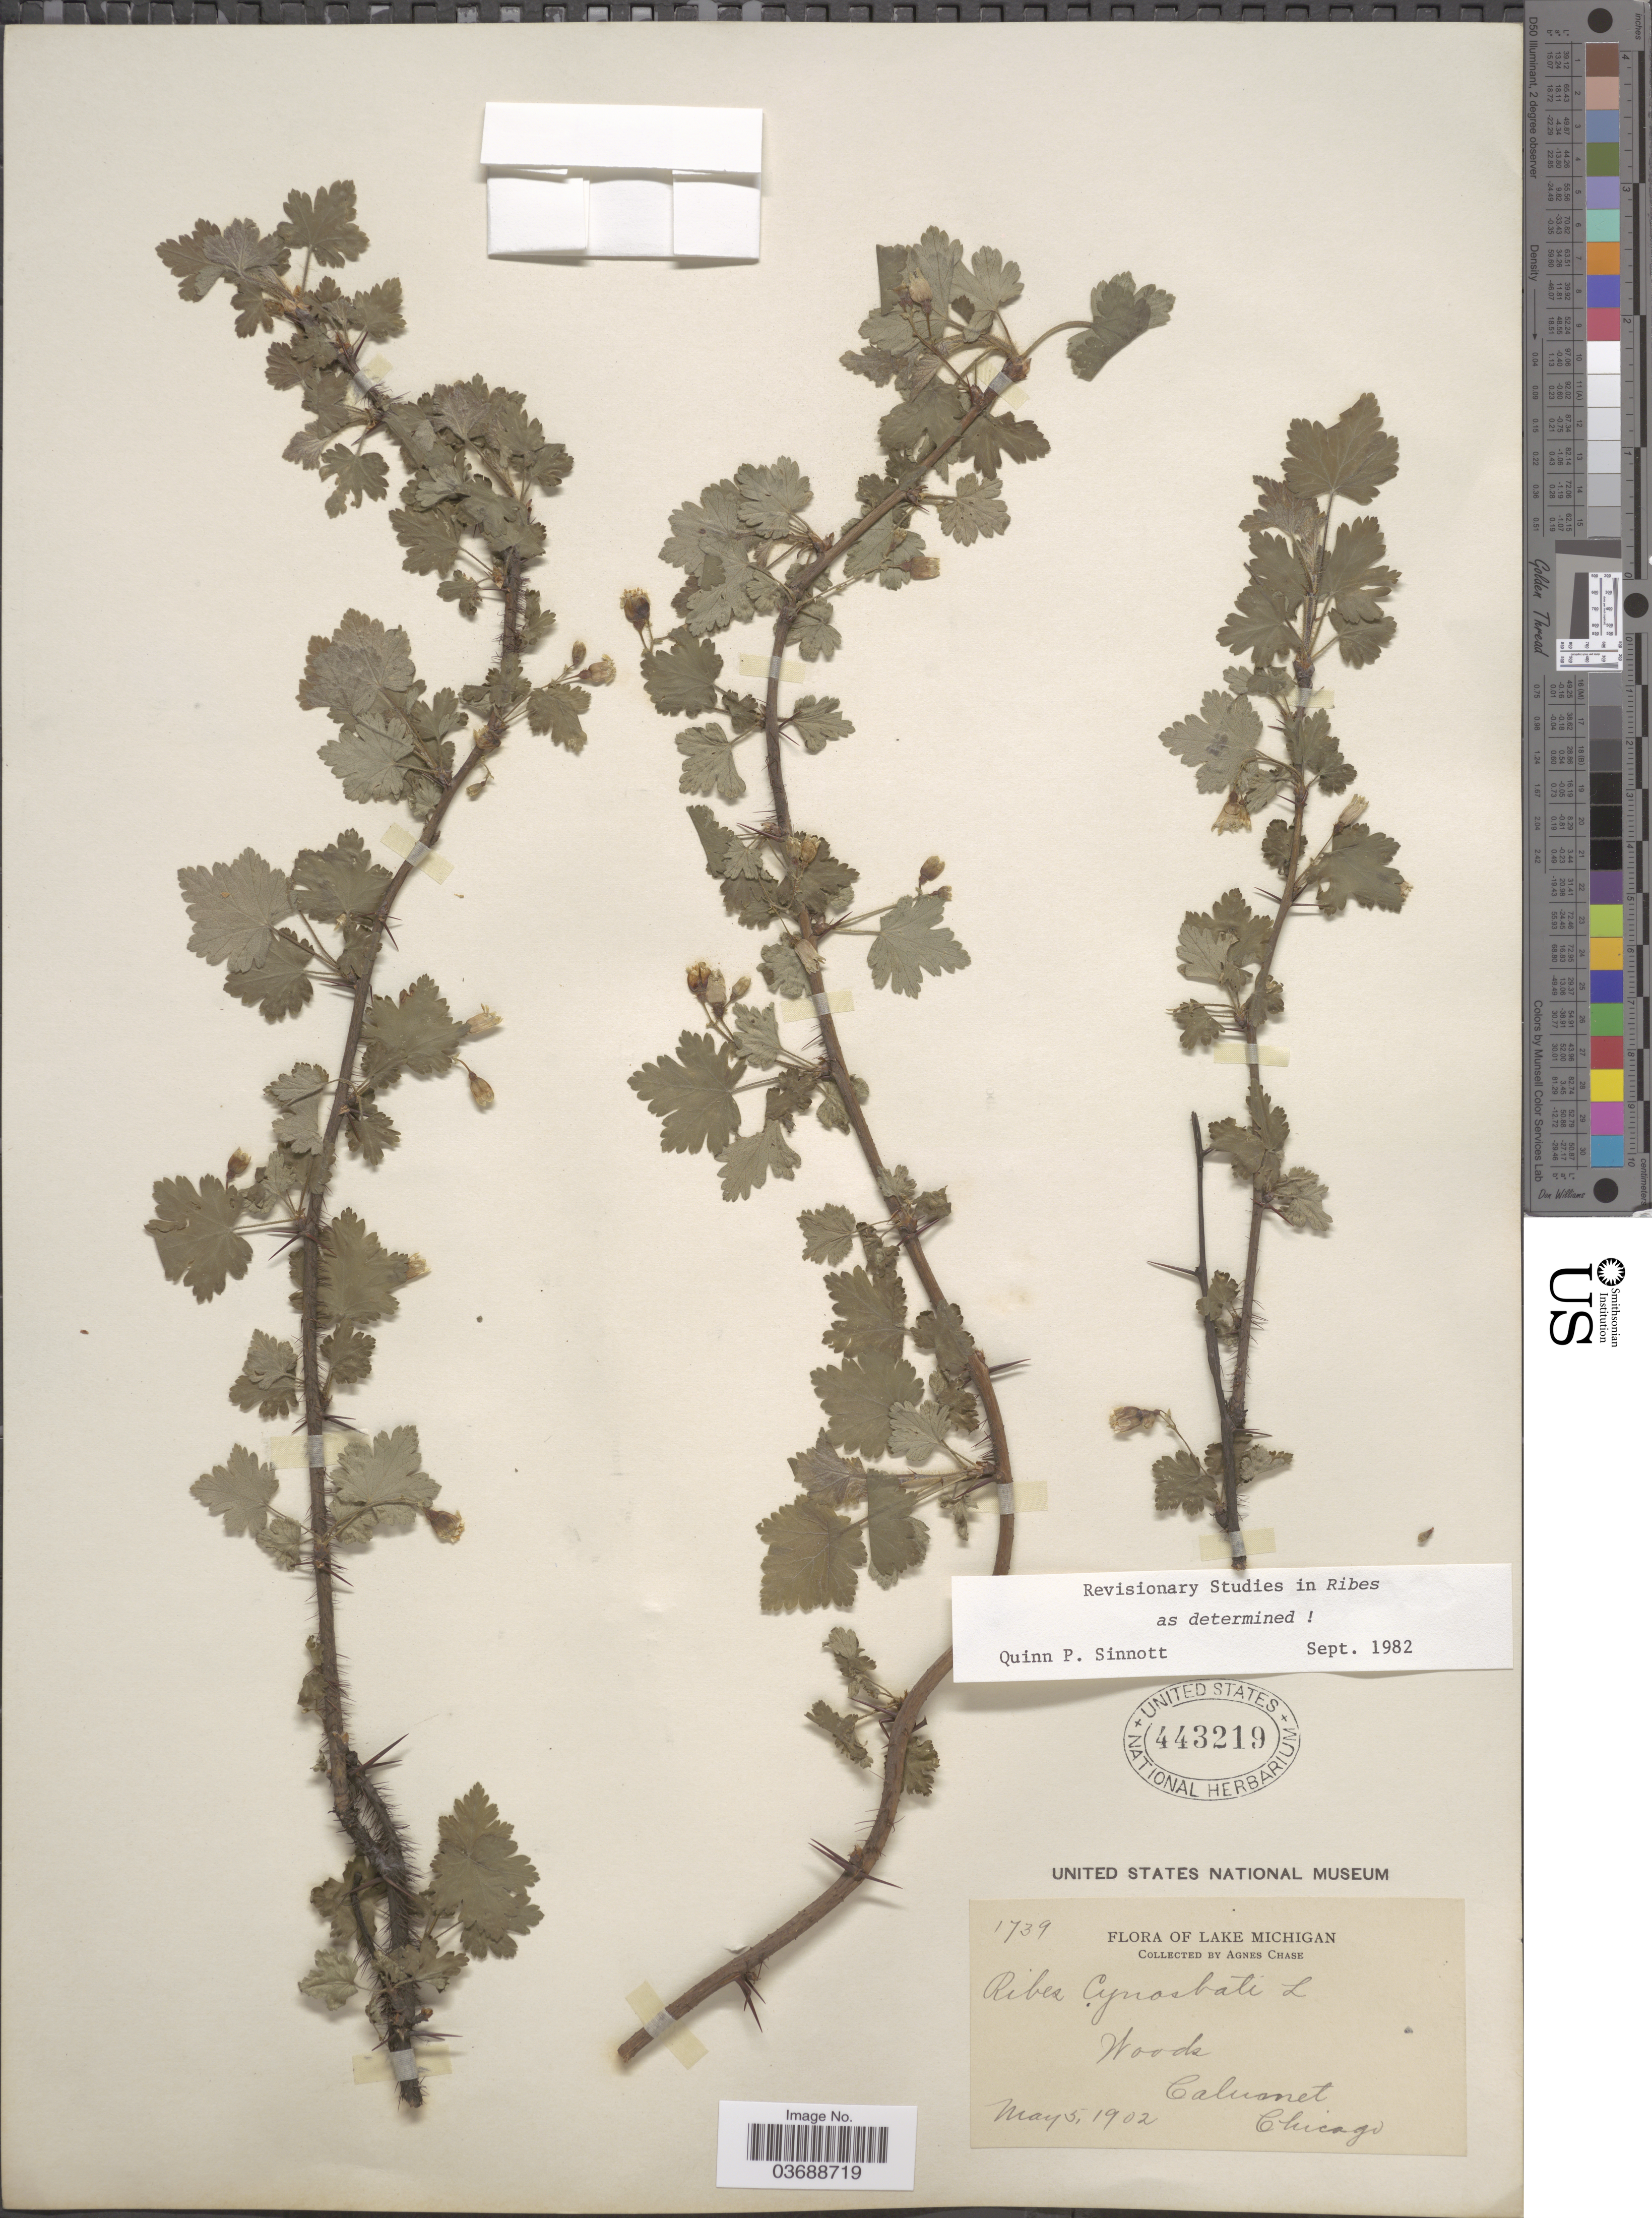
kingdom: Plantae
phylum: Tracheophyta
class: Magnoliopsida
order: Saxifragales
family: Grossulariaceae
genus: Ribes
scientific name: Ribes oxyacanthoides subsp. oxyacanthoides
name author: L.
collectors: A. Chase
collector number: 1739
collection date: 1902-05-05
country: United States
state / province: Michigan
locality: Calumet. Chicago.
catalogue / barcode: US 443219